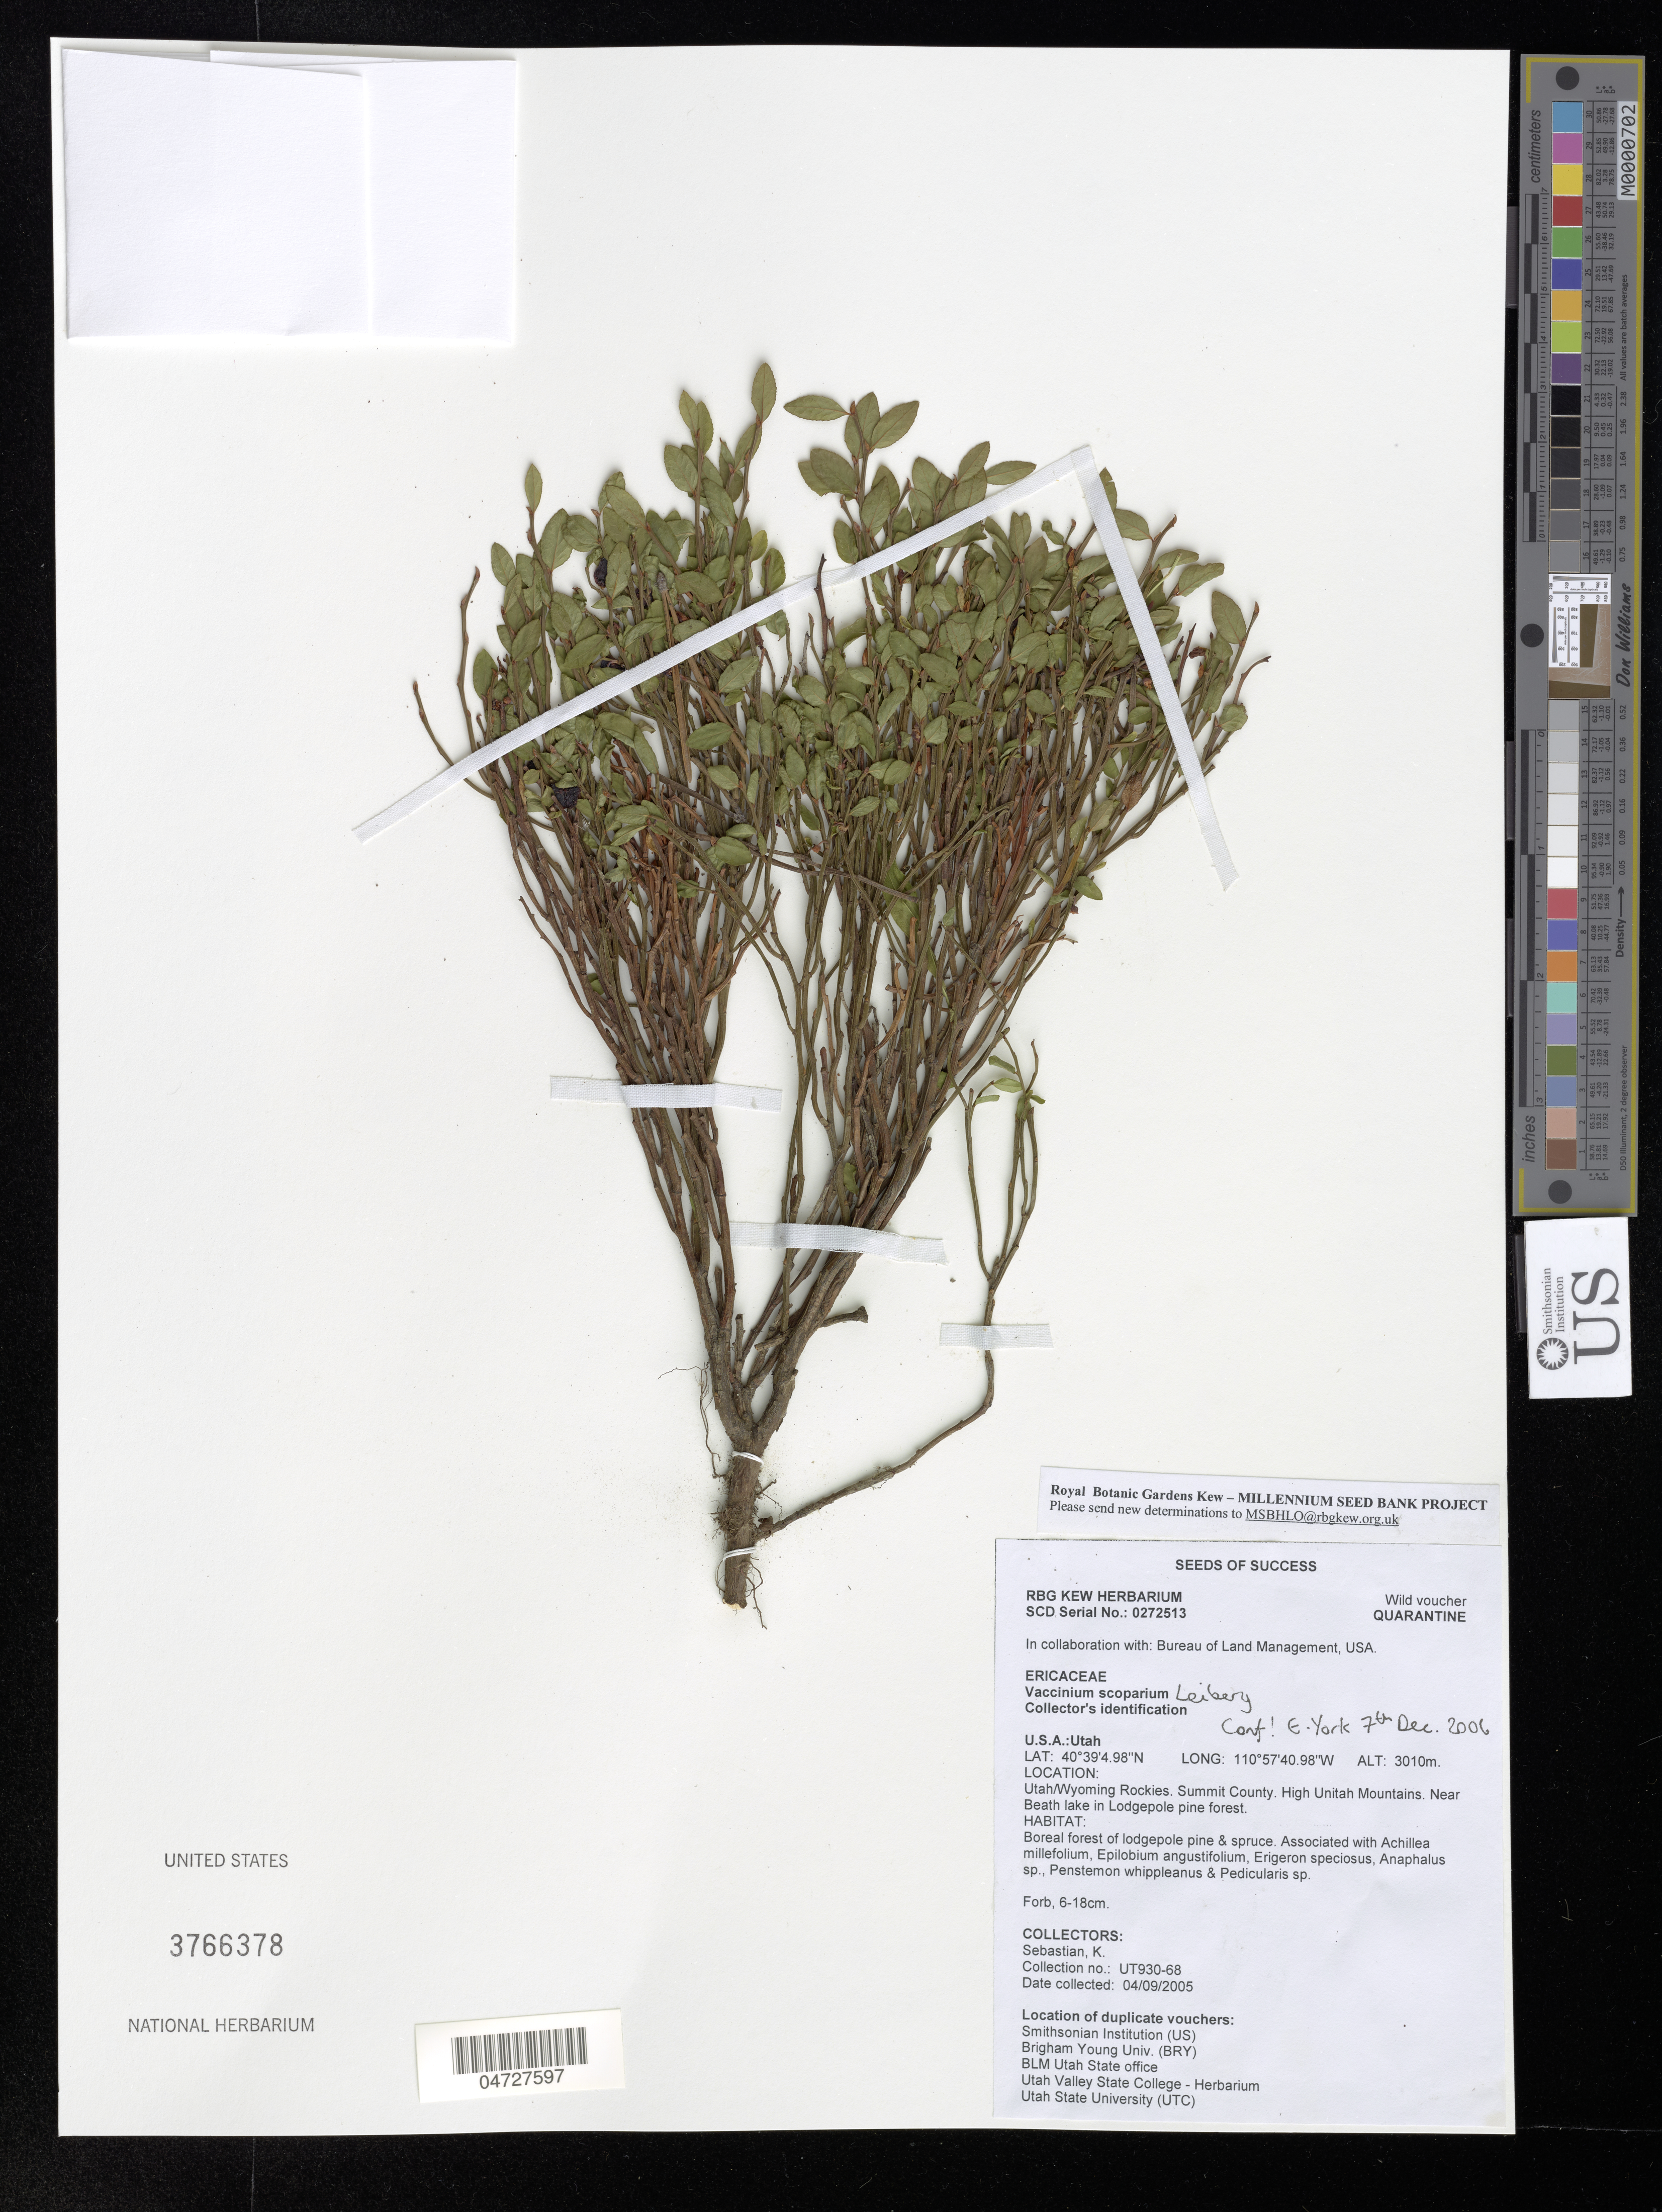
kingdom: Plantae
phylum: Tracheophyta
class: Magnoliopsida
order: Ericales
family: Ericaceae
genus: Vaccinium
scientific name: Vaccinium scoparium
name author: Leiberg ex Coville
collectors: K. Sebastian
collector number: UT930-68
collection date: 2005-09-04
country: United States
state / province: Utah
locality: Utah/Wyoming Rockies. Summit County. High Unitah Mountains. Near Beath lake in Lodgepole pine forest.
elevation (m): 3010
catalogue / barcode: US 3766378